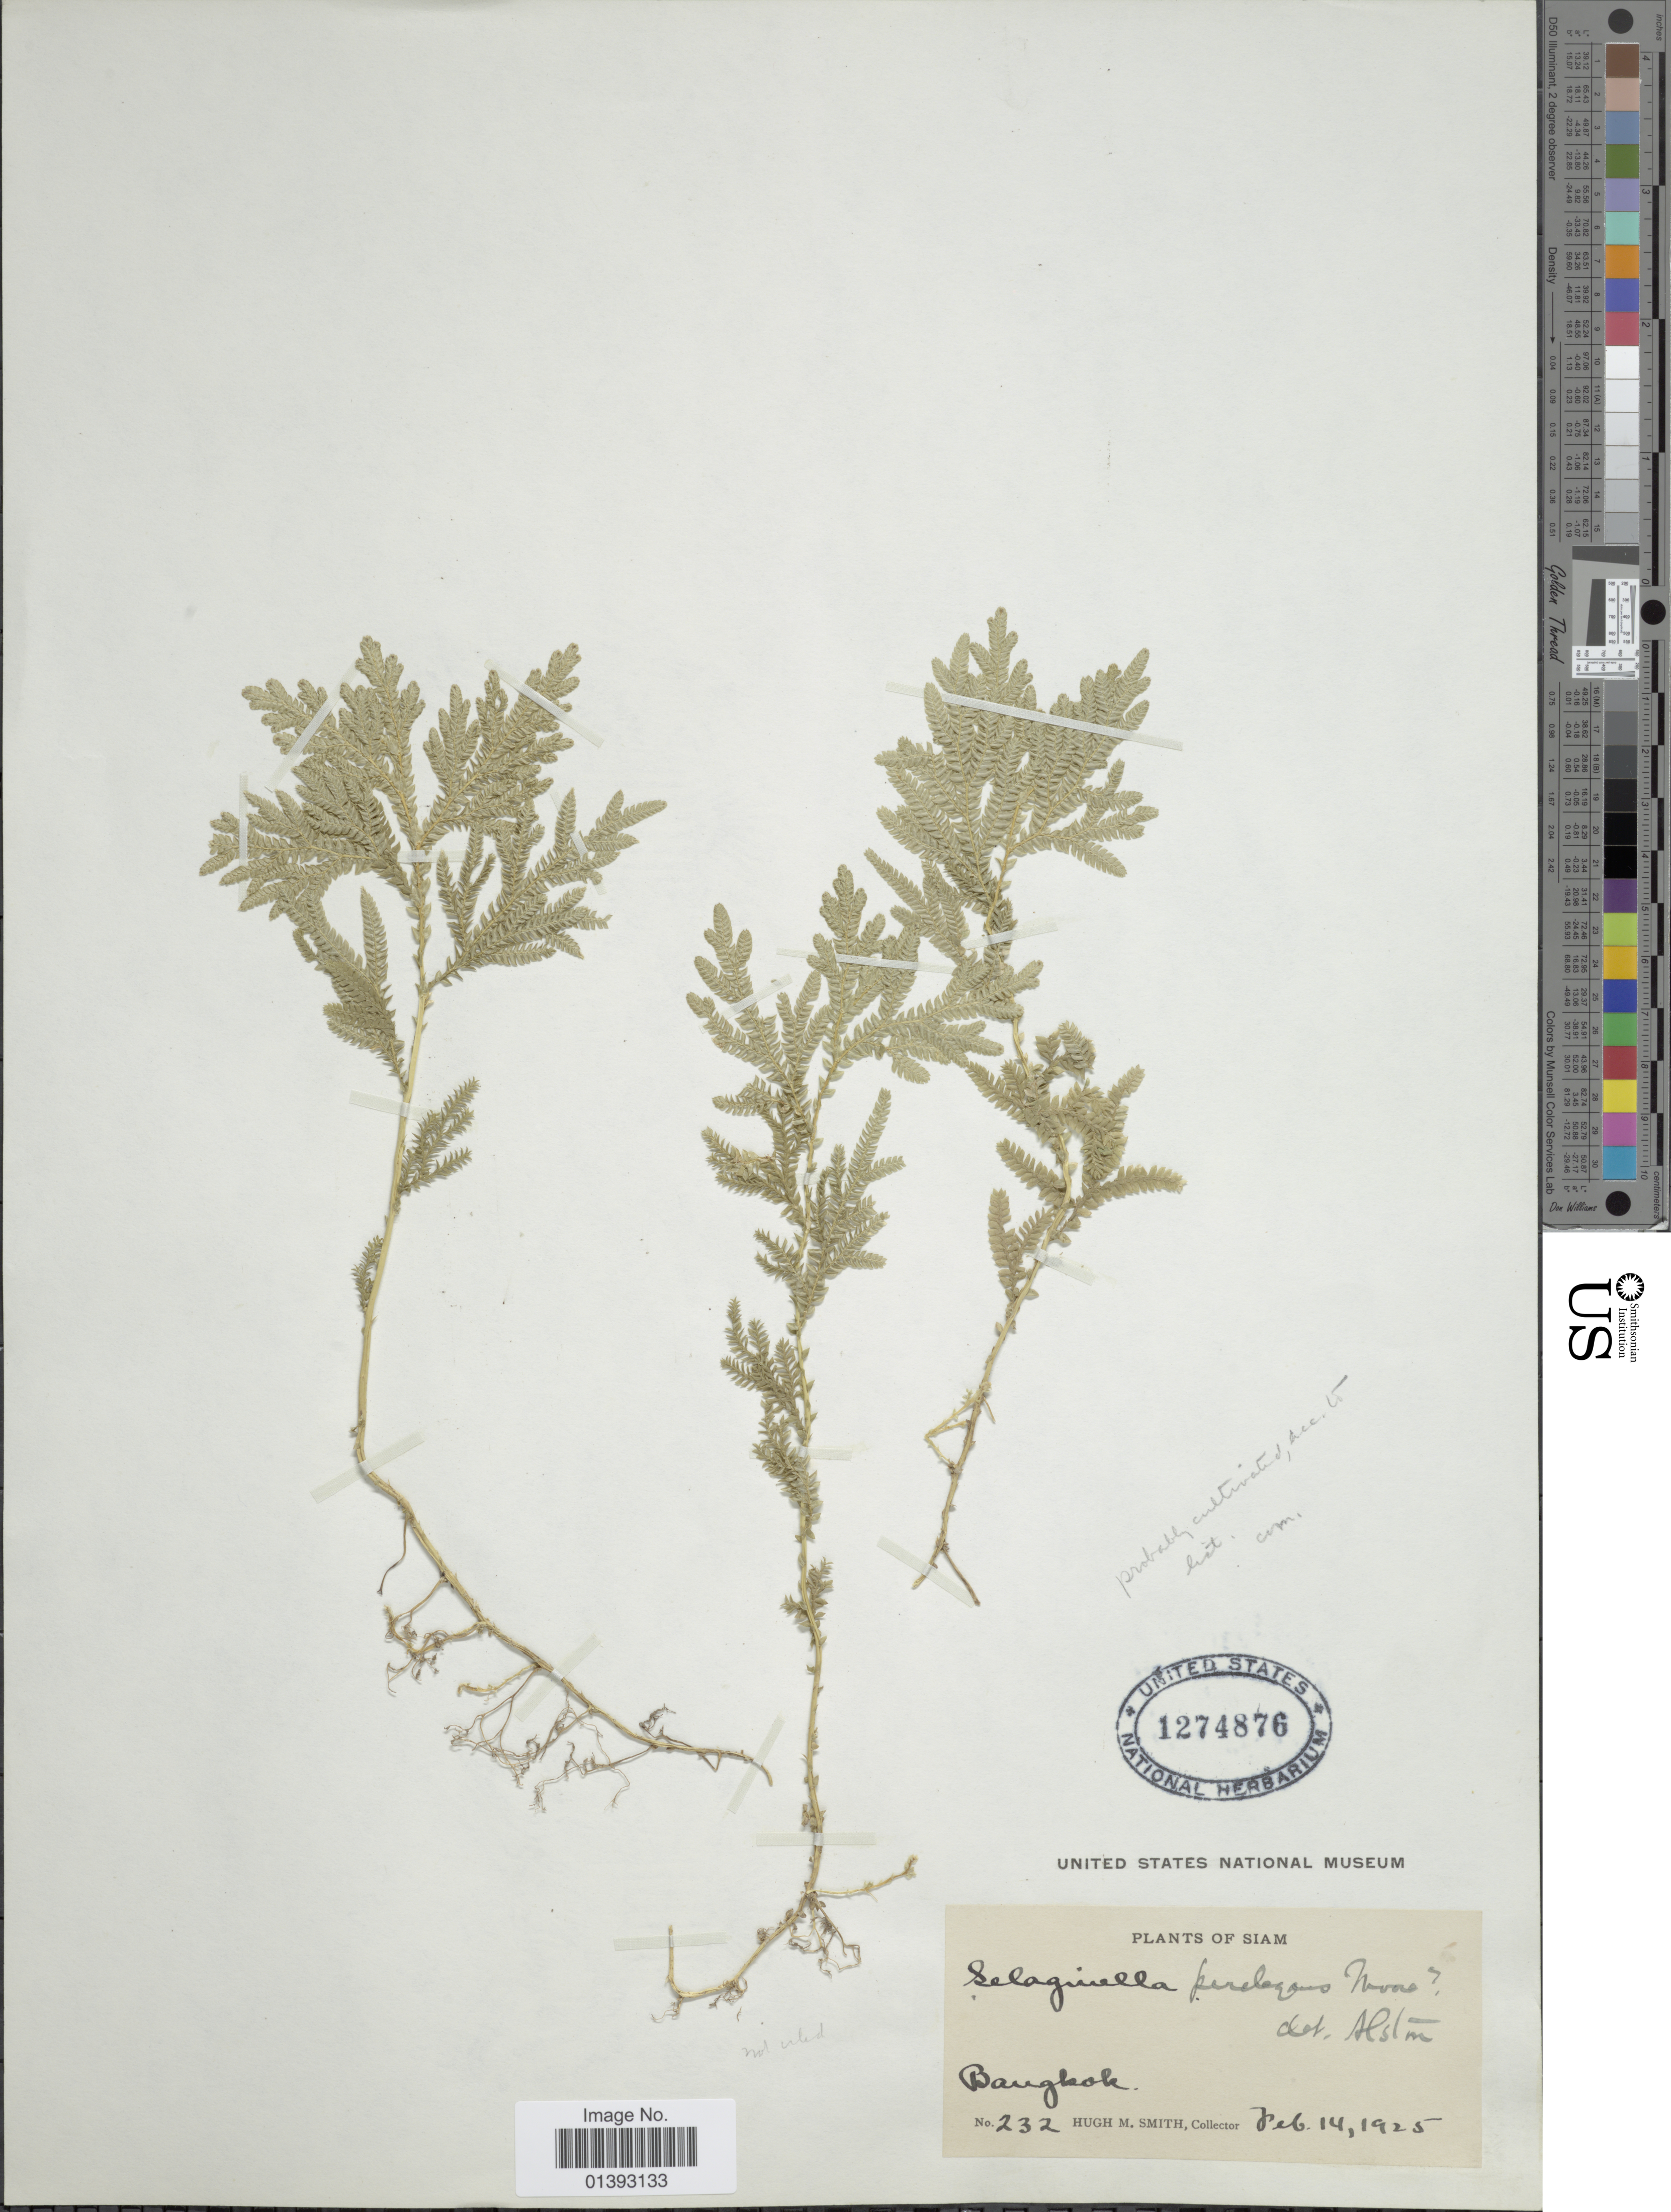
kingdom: Plantae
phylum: Tracheophyta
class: Lycopodiopsida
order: Selaginellales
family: Selaginellaceae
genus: Selaginella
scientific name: Selaginella perelegans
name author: T. Moore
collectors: H. M. Smith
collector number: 232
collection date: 1925-02-14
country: Thailand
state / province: Bangkok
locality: Siam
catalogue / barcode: US 1274876